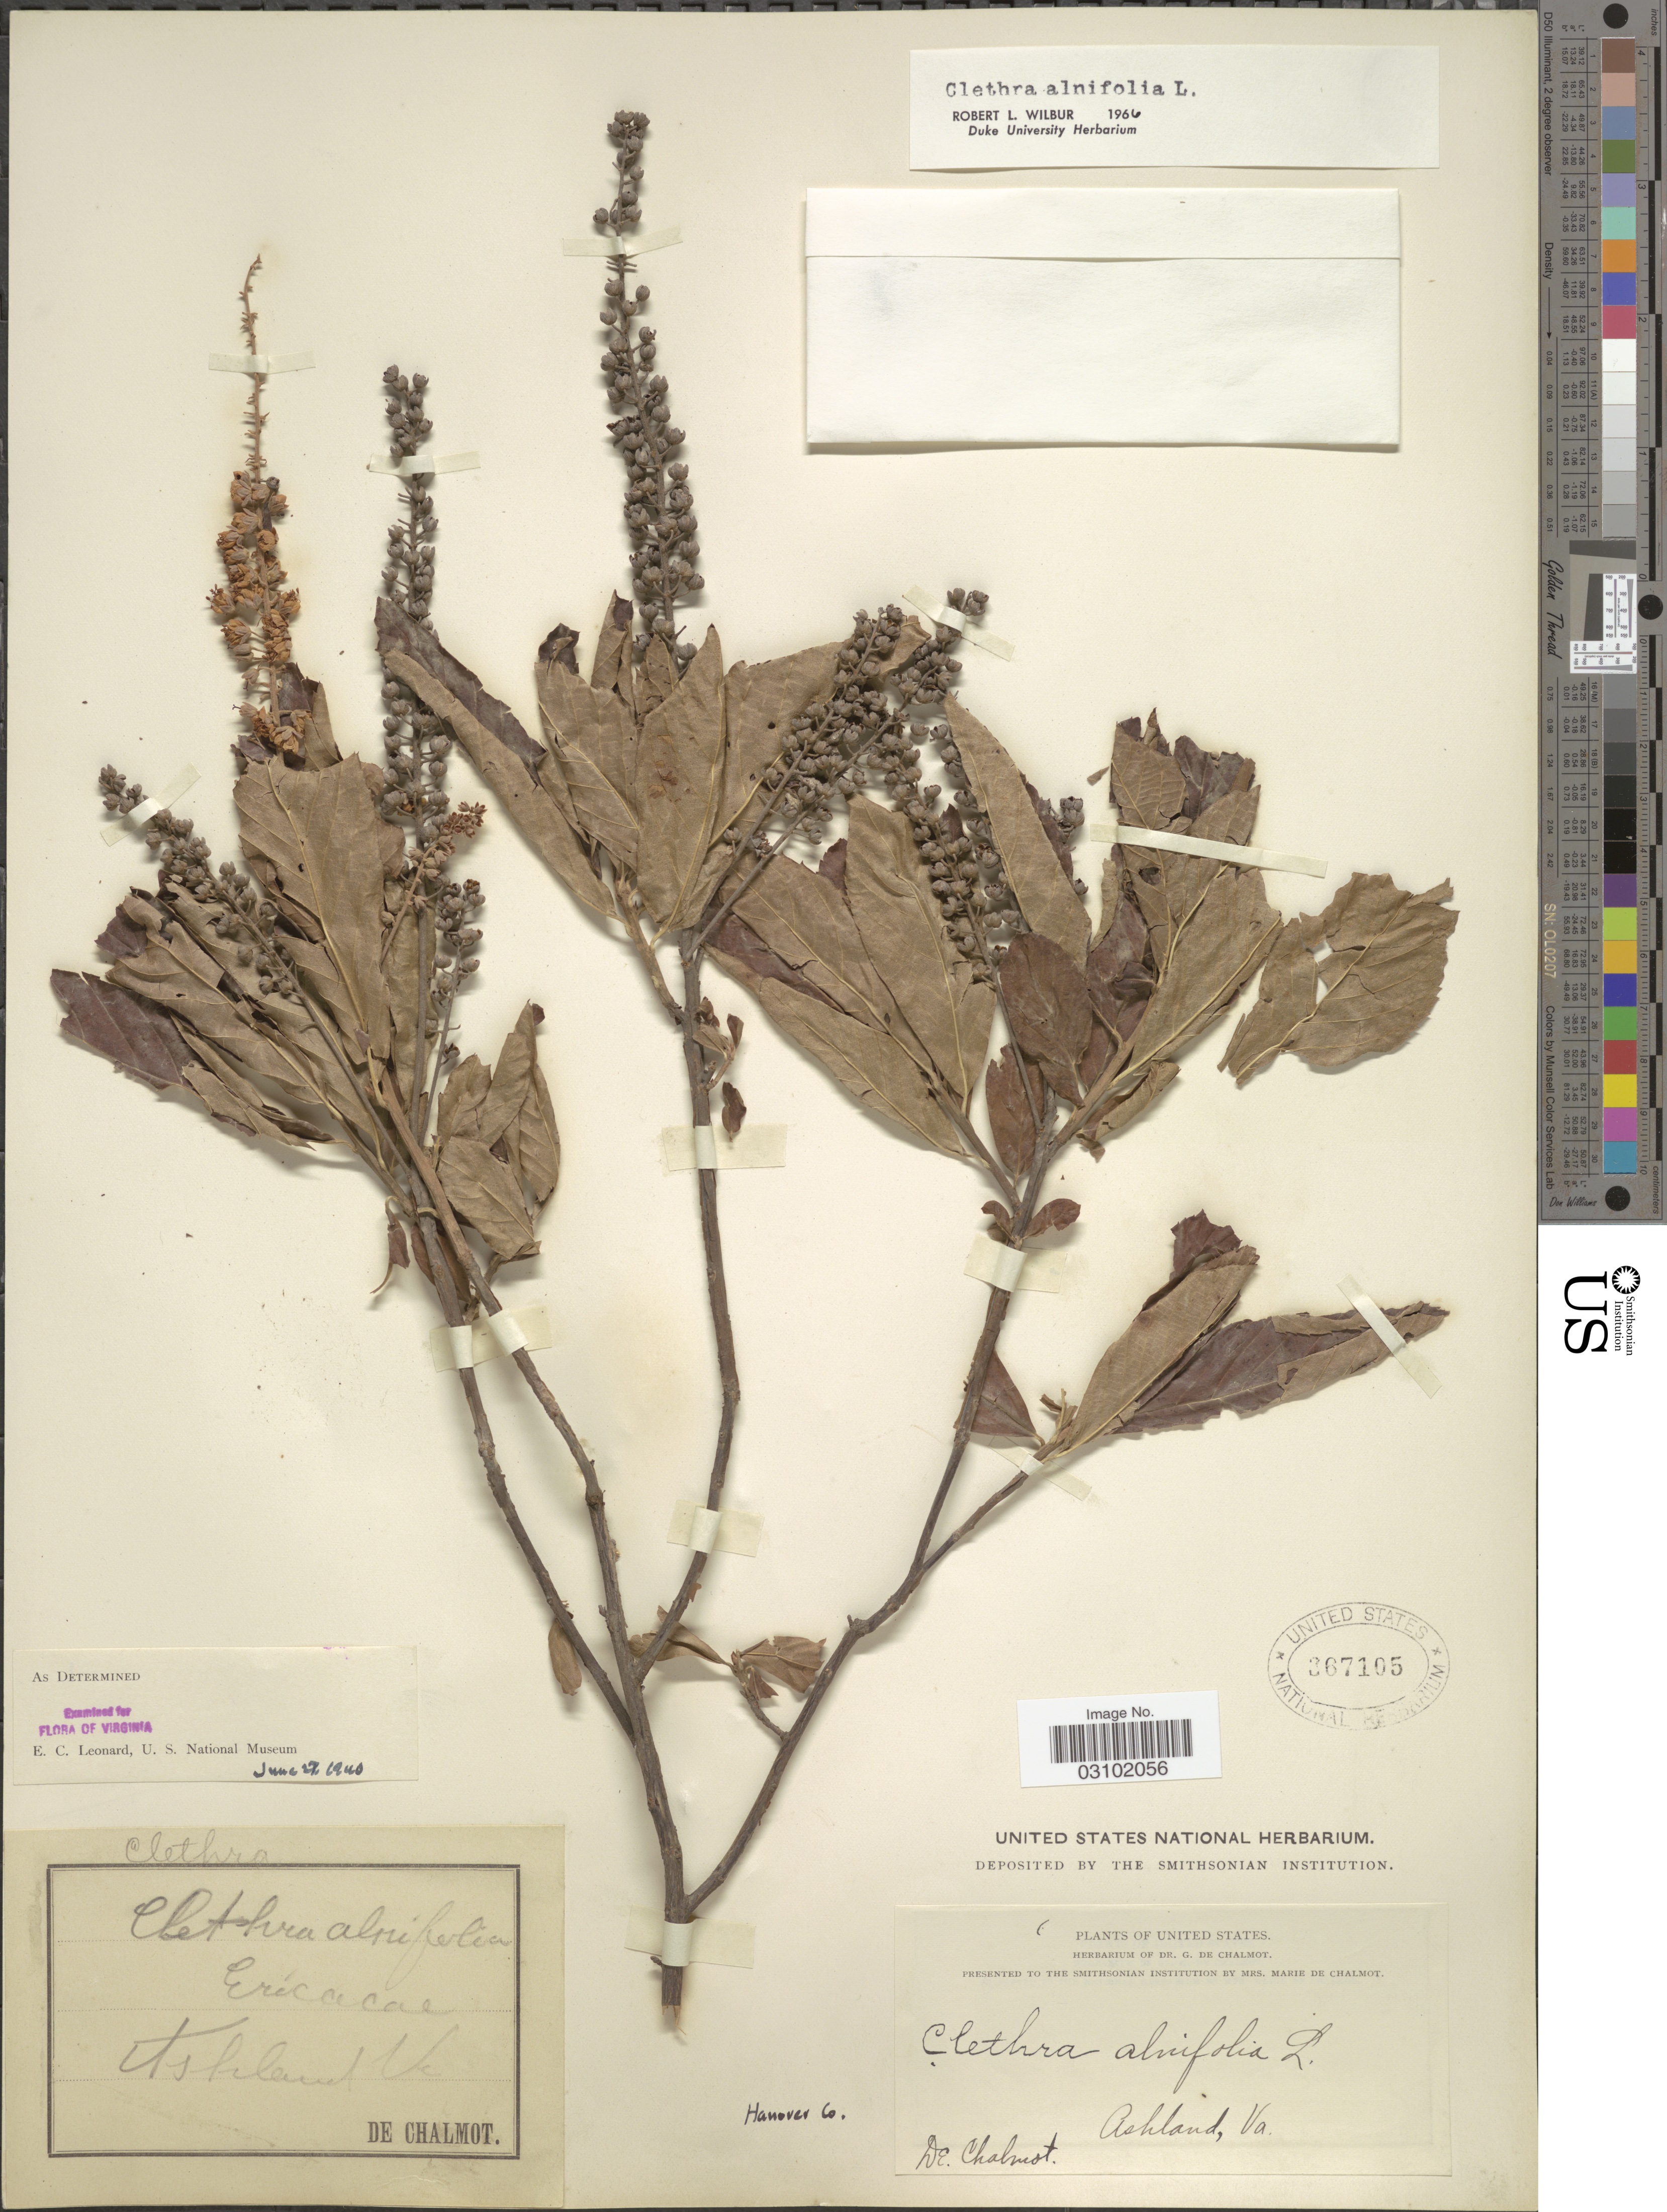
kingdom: Plantae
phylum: Tracheophyta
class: Magnoliopsida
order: Ericales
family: Clethraceae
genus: Clethra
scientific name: Clethra alnifolia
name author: L.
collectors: G. de Chalmot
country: United States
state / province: Virginia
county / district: Hanover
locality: Ashland. Hanover Co.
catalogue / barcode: US 367105